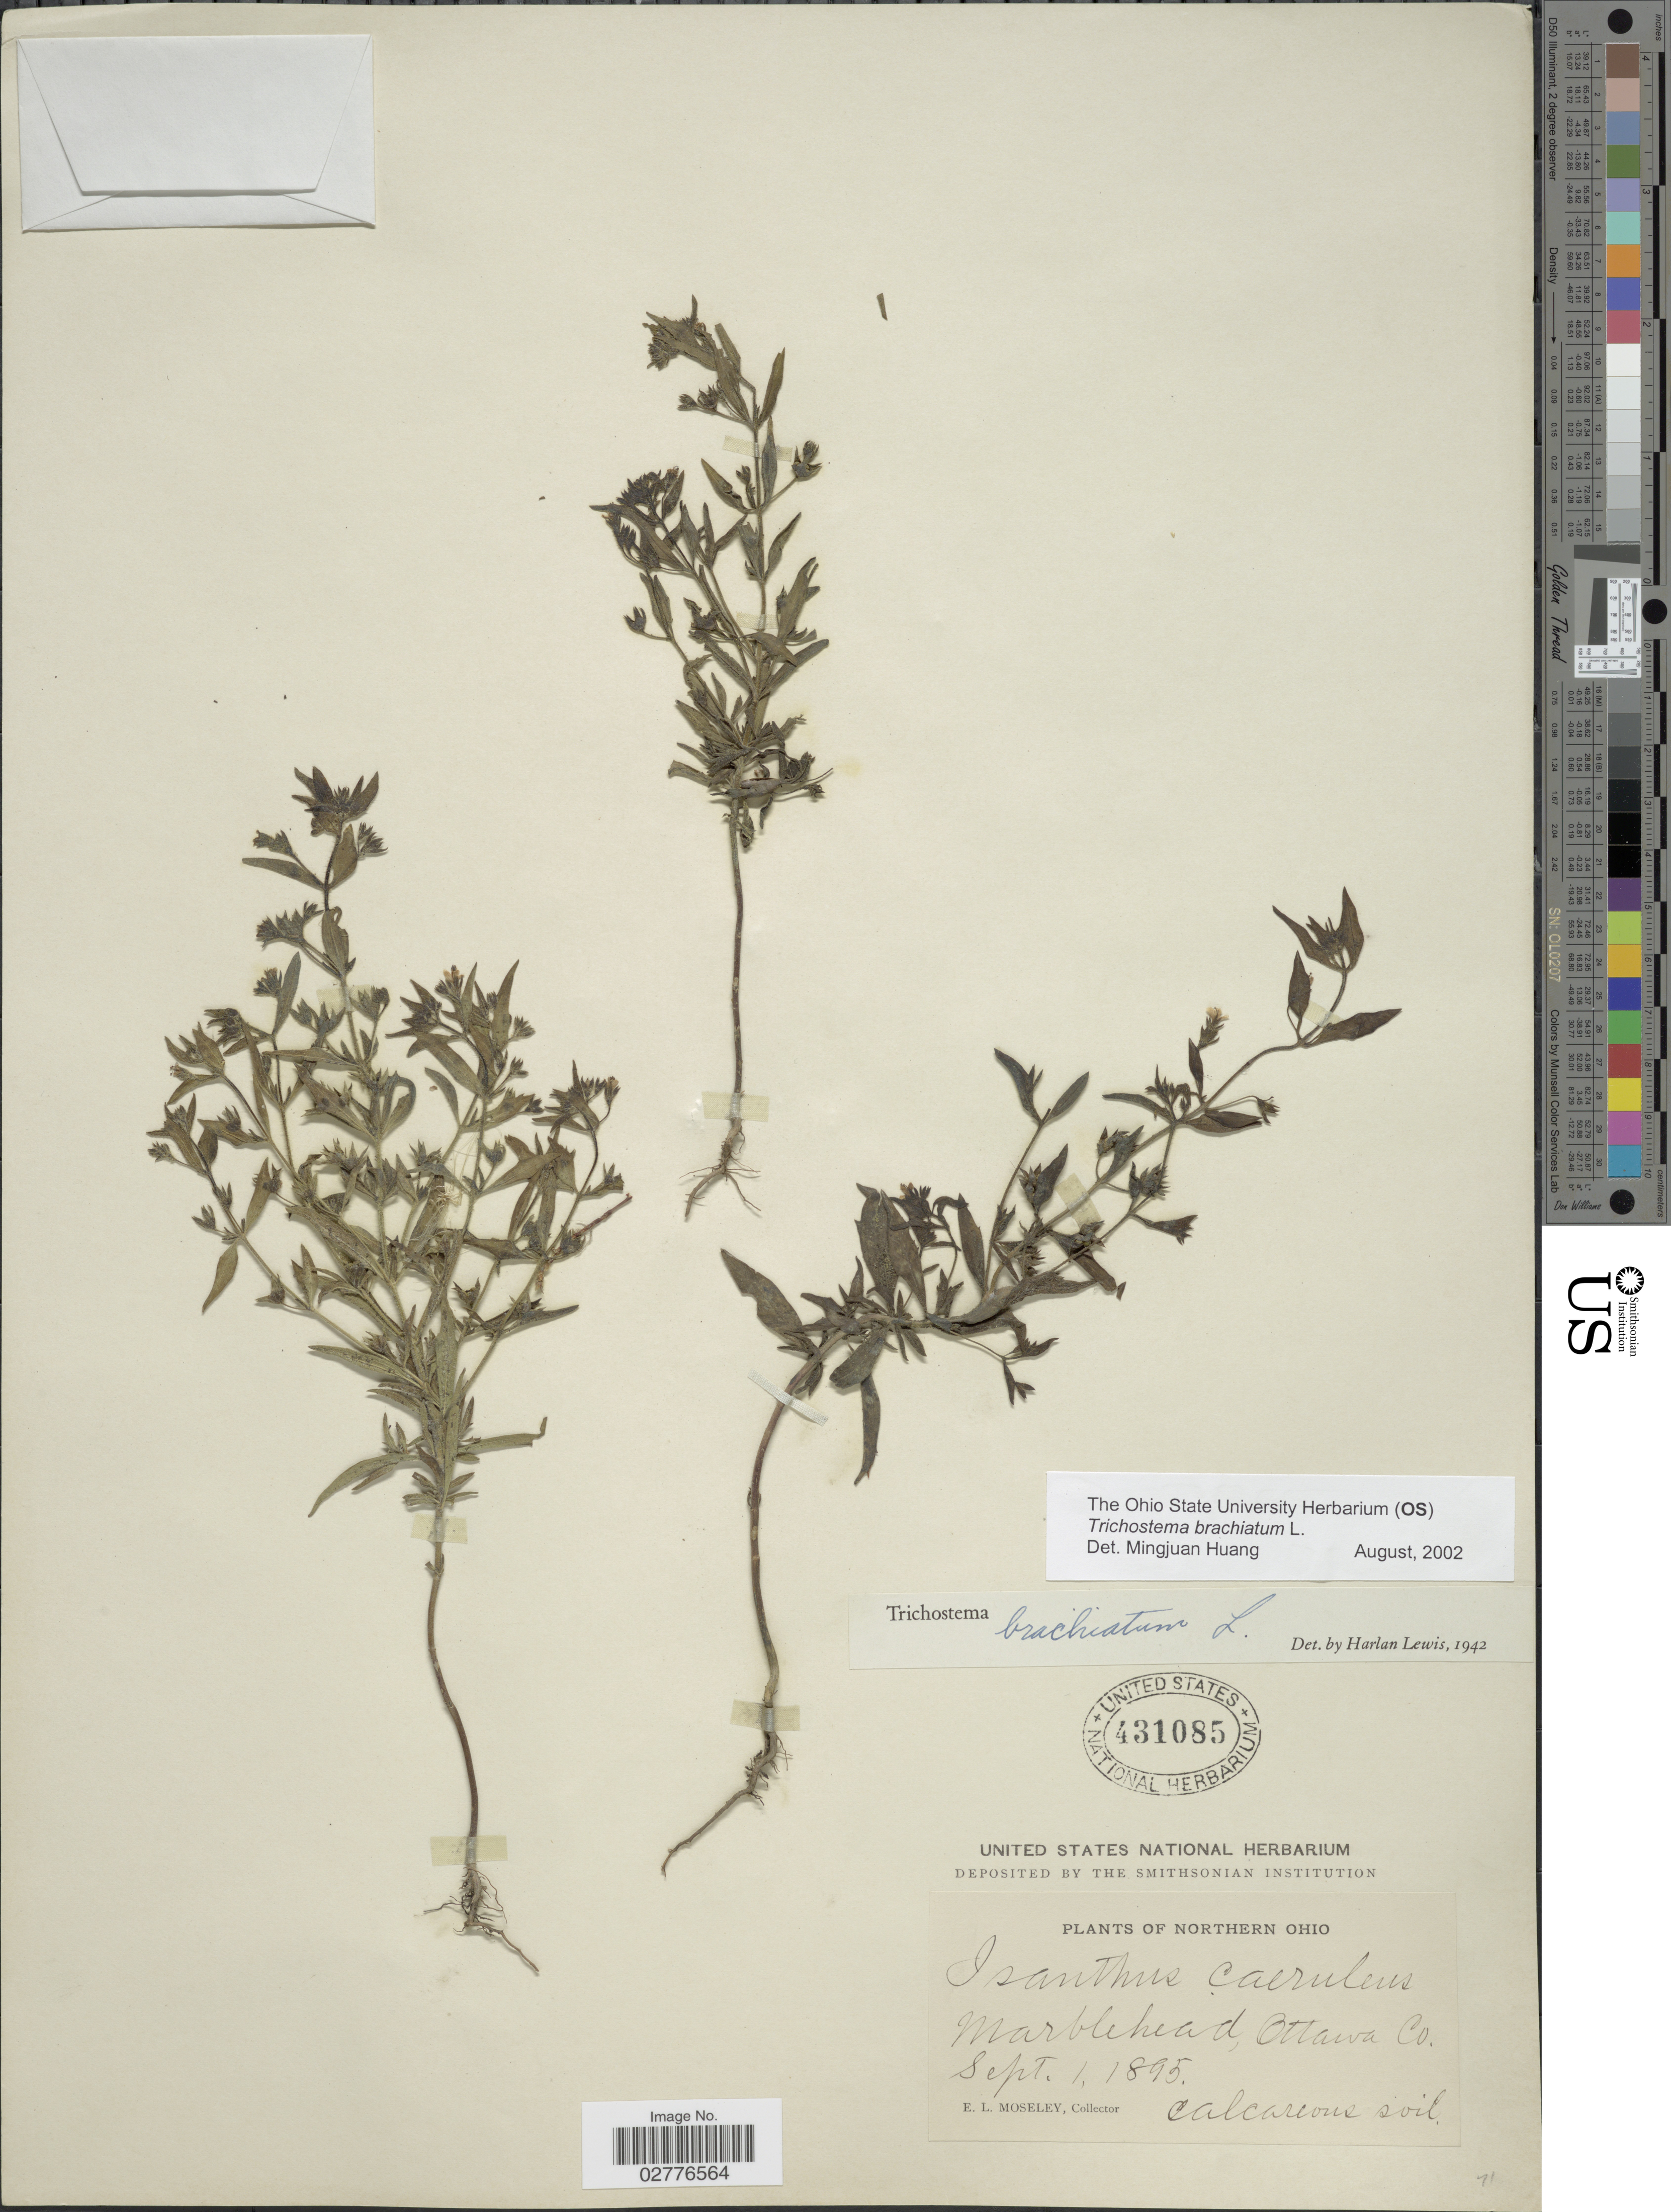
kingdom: Plantae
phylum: Tracheophyta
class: Magnoliopsida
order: Lamiales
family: Lamiaceae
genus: Trichostema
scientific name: Trichostema brachiatum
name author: L.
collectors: E. Moseley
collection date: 1895-09-01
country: United States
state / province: Ohio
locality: Northern Ohio. Marblehead, Ottawa Co.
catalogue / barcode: US 431085